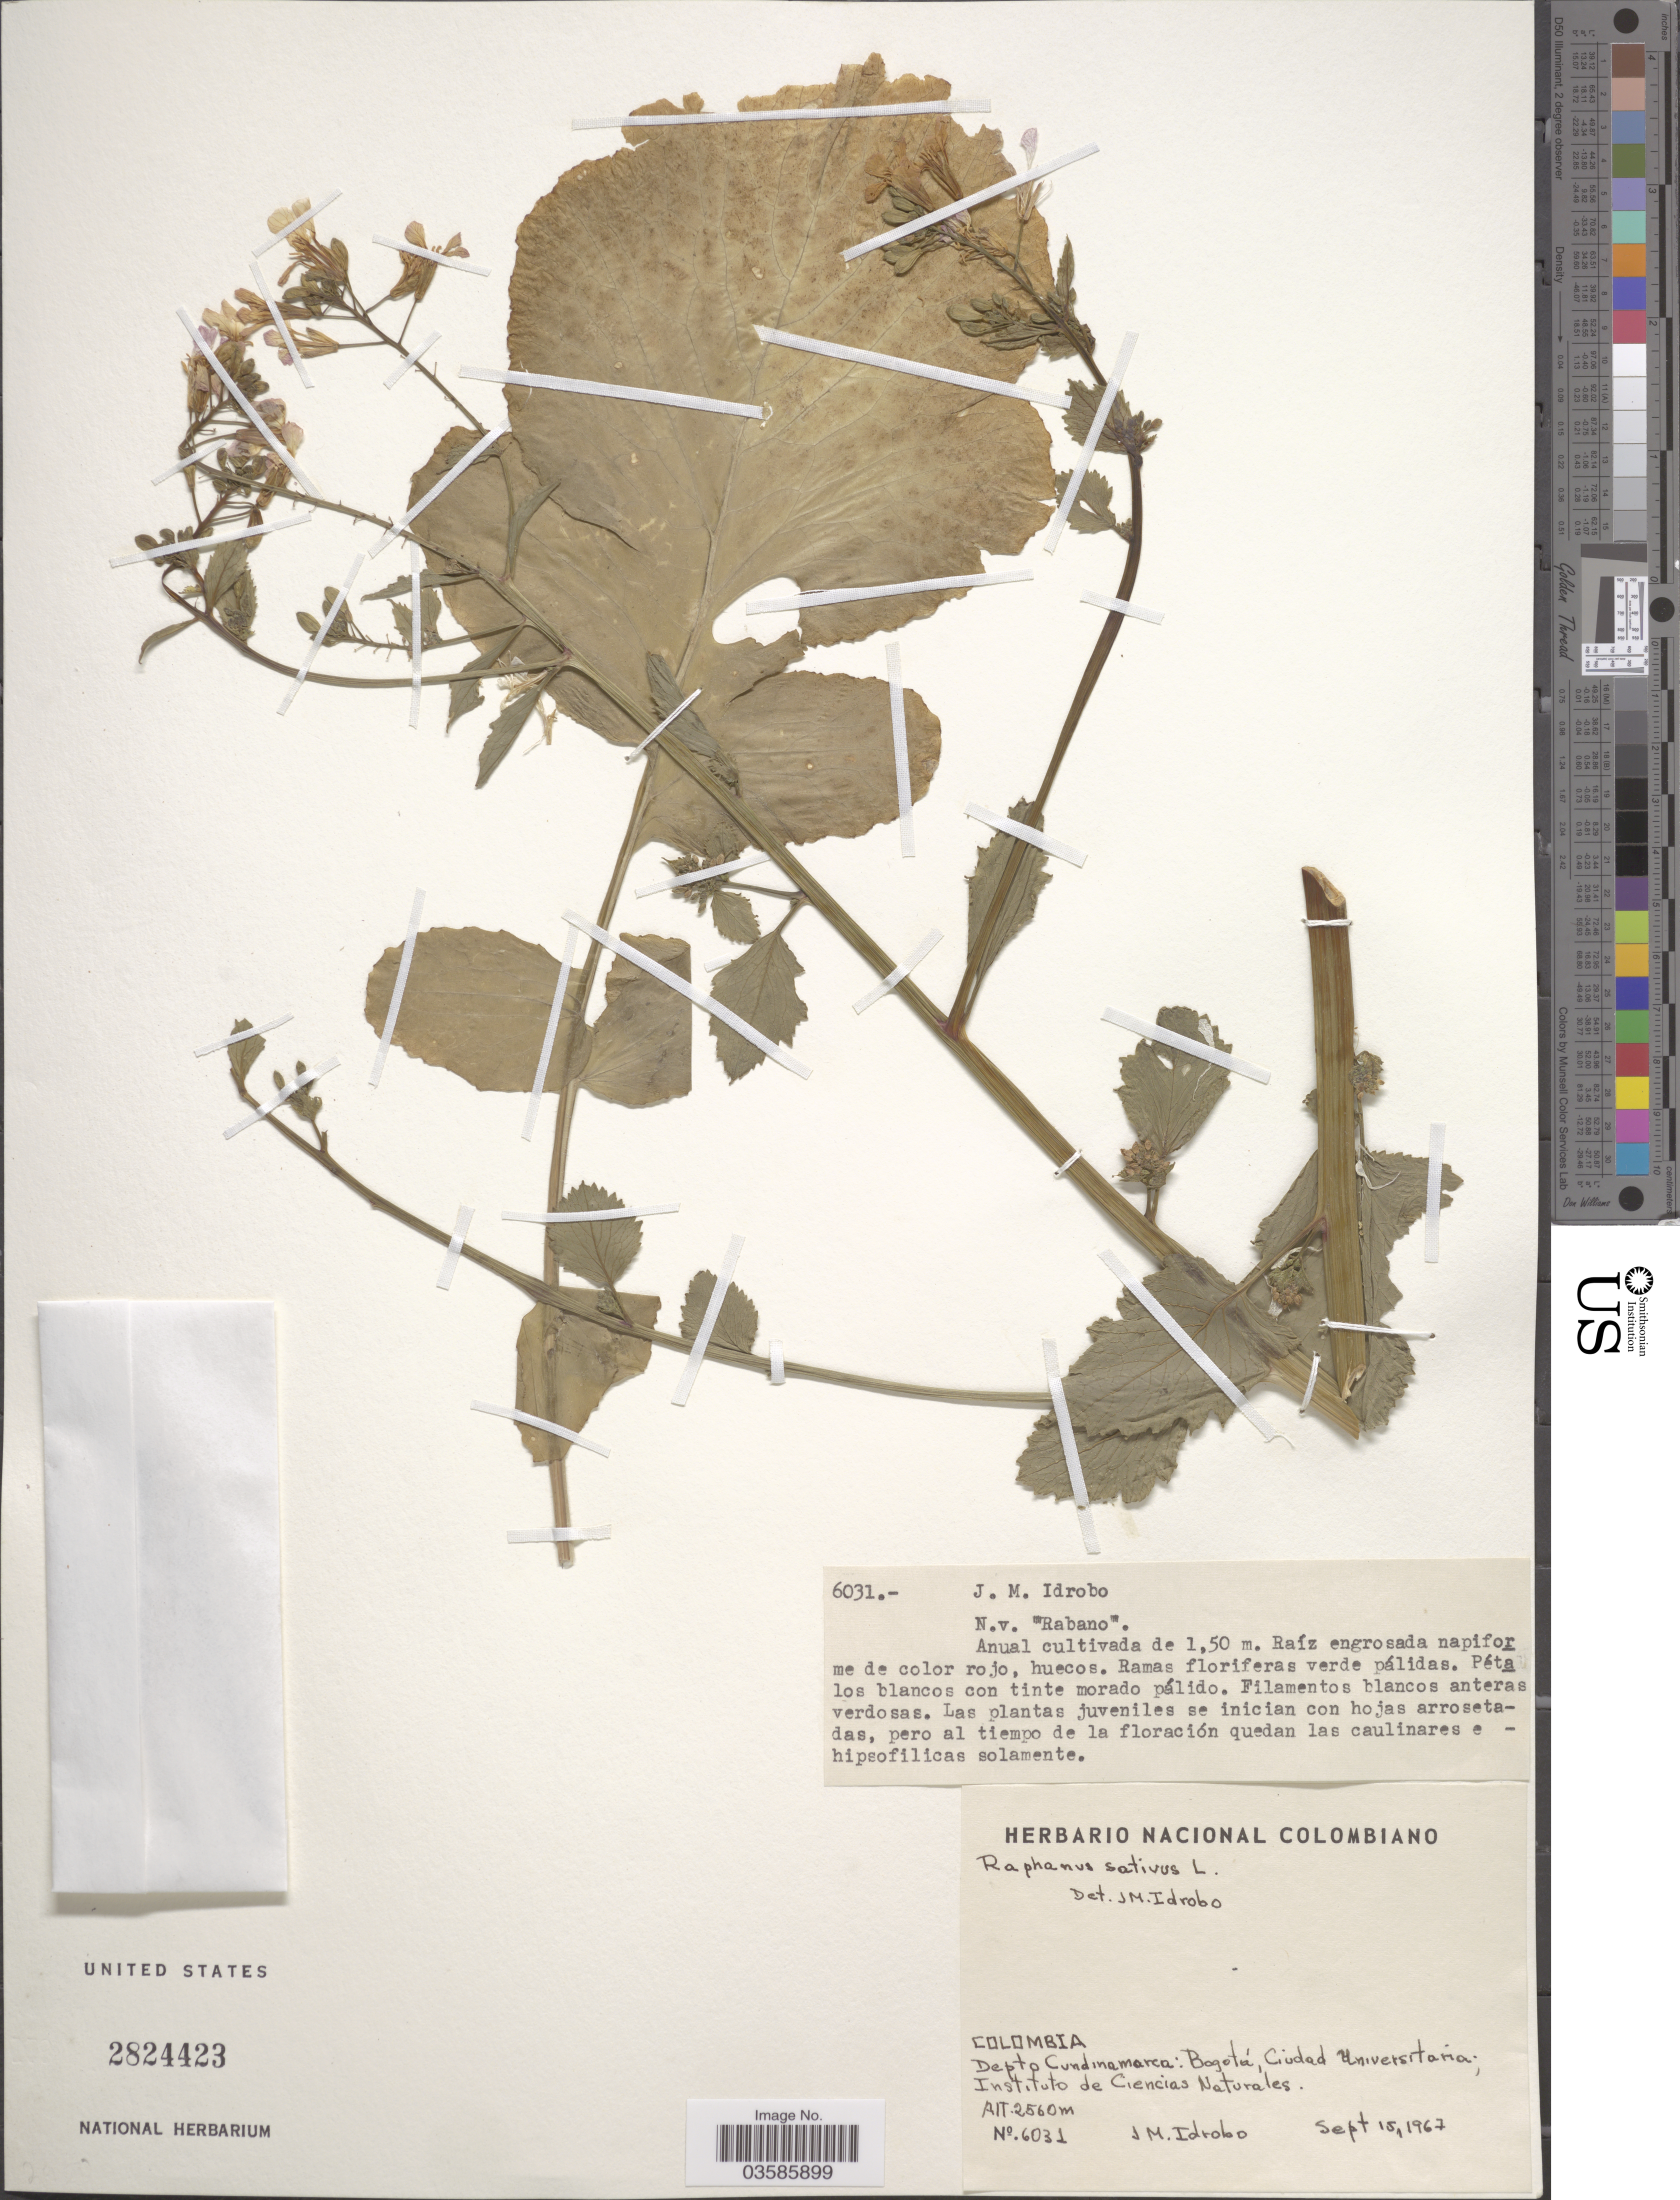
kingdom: Plantae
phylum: Tracheophyta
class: Magnoliopsida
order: Brassicales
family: Brassicaceae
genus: Raphanus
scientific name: Raphanus sativus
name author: L.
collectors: J. M. Idrobo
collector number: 6031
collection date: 1967-09-15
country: Colombia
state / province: Cundinamarca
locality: Depto Cundinamarca: Bogotá, Ciudad Universitaria, Instituto de Ciencias Naturales.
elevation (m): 2560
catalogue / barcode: US 2824423